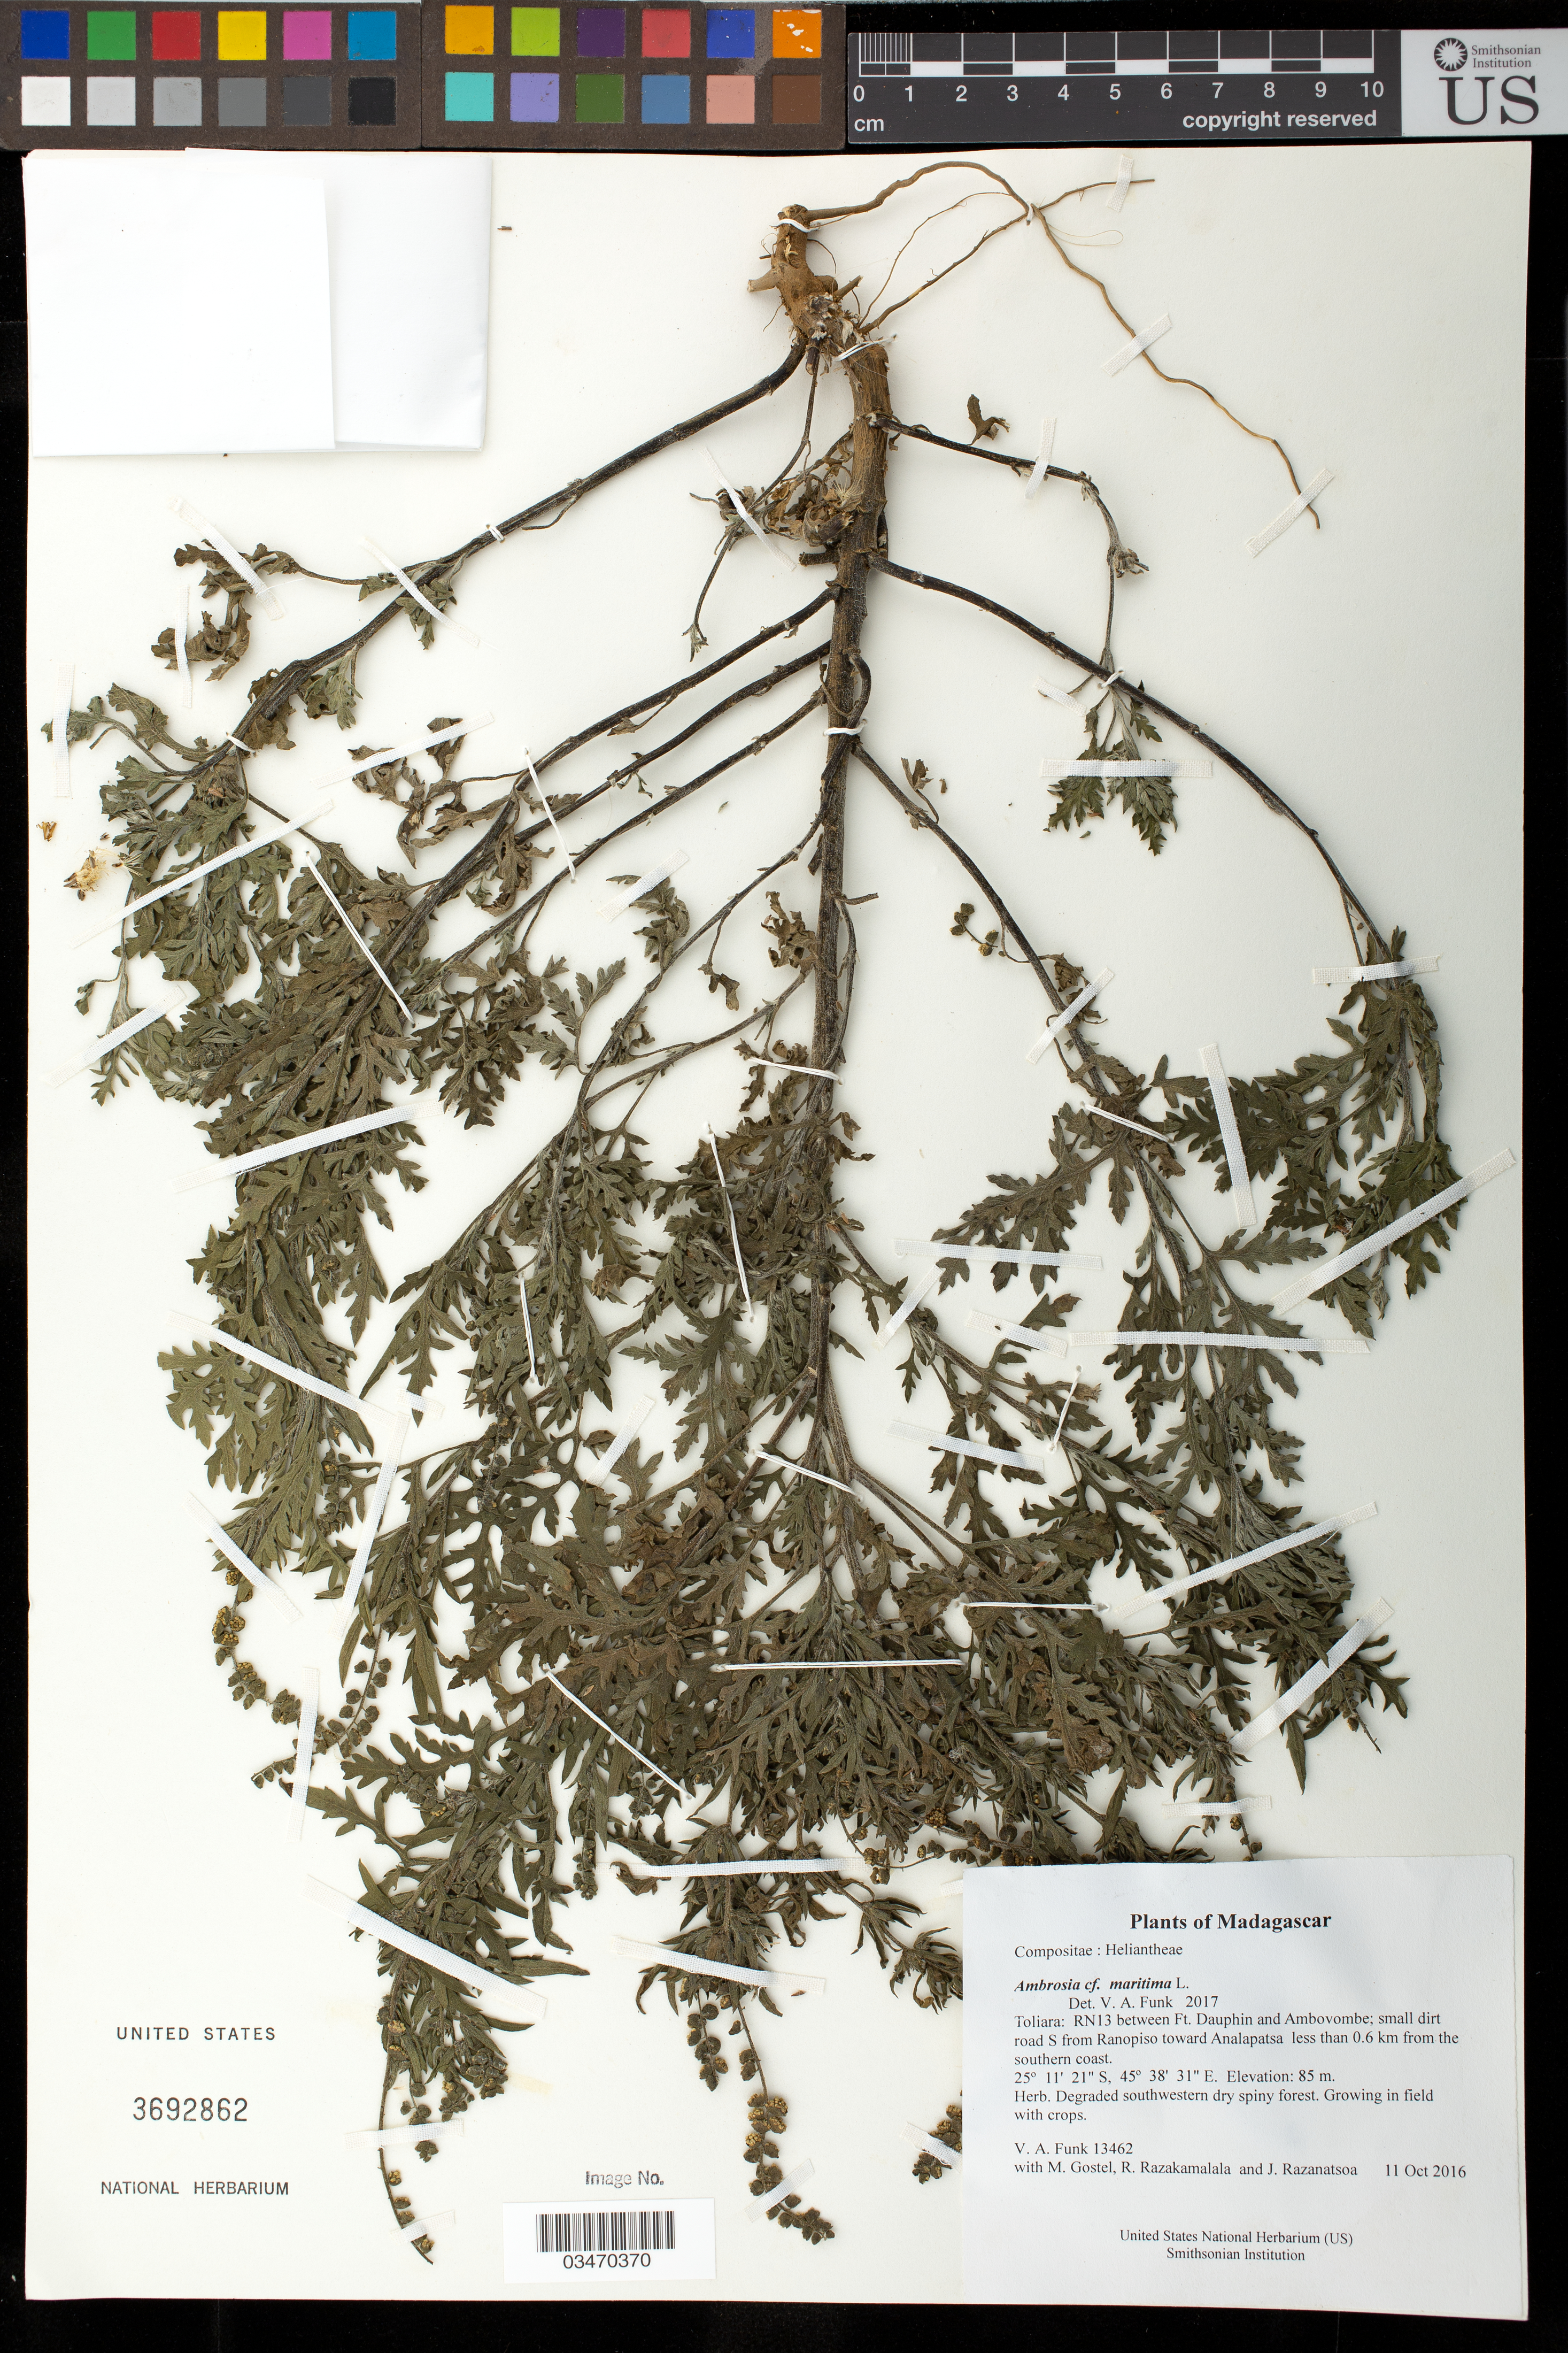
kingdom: Plantae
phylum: Tracheophyta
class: Magnoliopsida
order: Asterales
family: Asteraceae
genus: Ambrosia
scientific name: Ambrosia maritima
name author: L.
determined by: Funk, Vicki A., (BOT), Smithsonian Institution - National Museum of Natural History (UNITED STATES)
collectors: M. R. Gostel, R. Razakamalala & J. Razanatsoa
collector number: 13462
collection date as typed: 11 Oct 2016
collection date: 2016-10-11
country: Madagascar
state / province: Androy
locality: RN13 between Ft. Dauphin and Ambovombe; small dirt road S from Ranopiso toward Analapatsa less than 0.6 km from the southern coast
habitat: Degraded southwestern dry spiny forest. Growing in field with crops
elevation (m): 85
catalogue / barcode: US 3692862